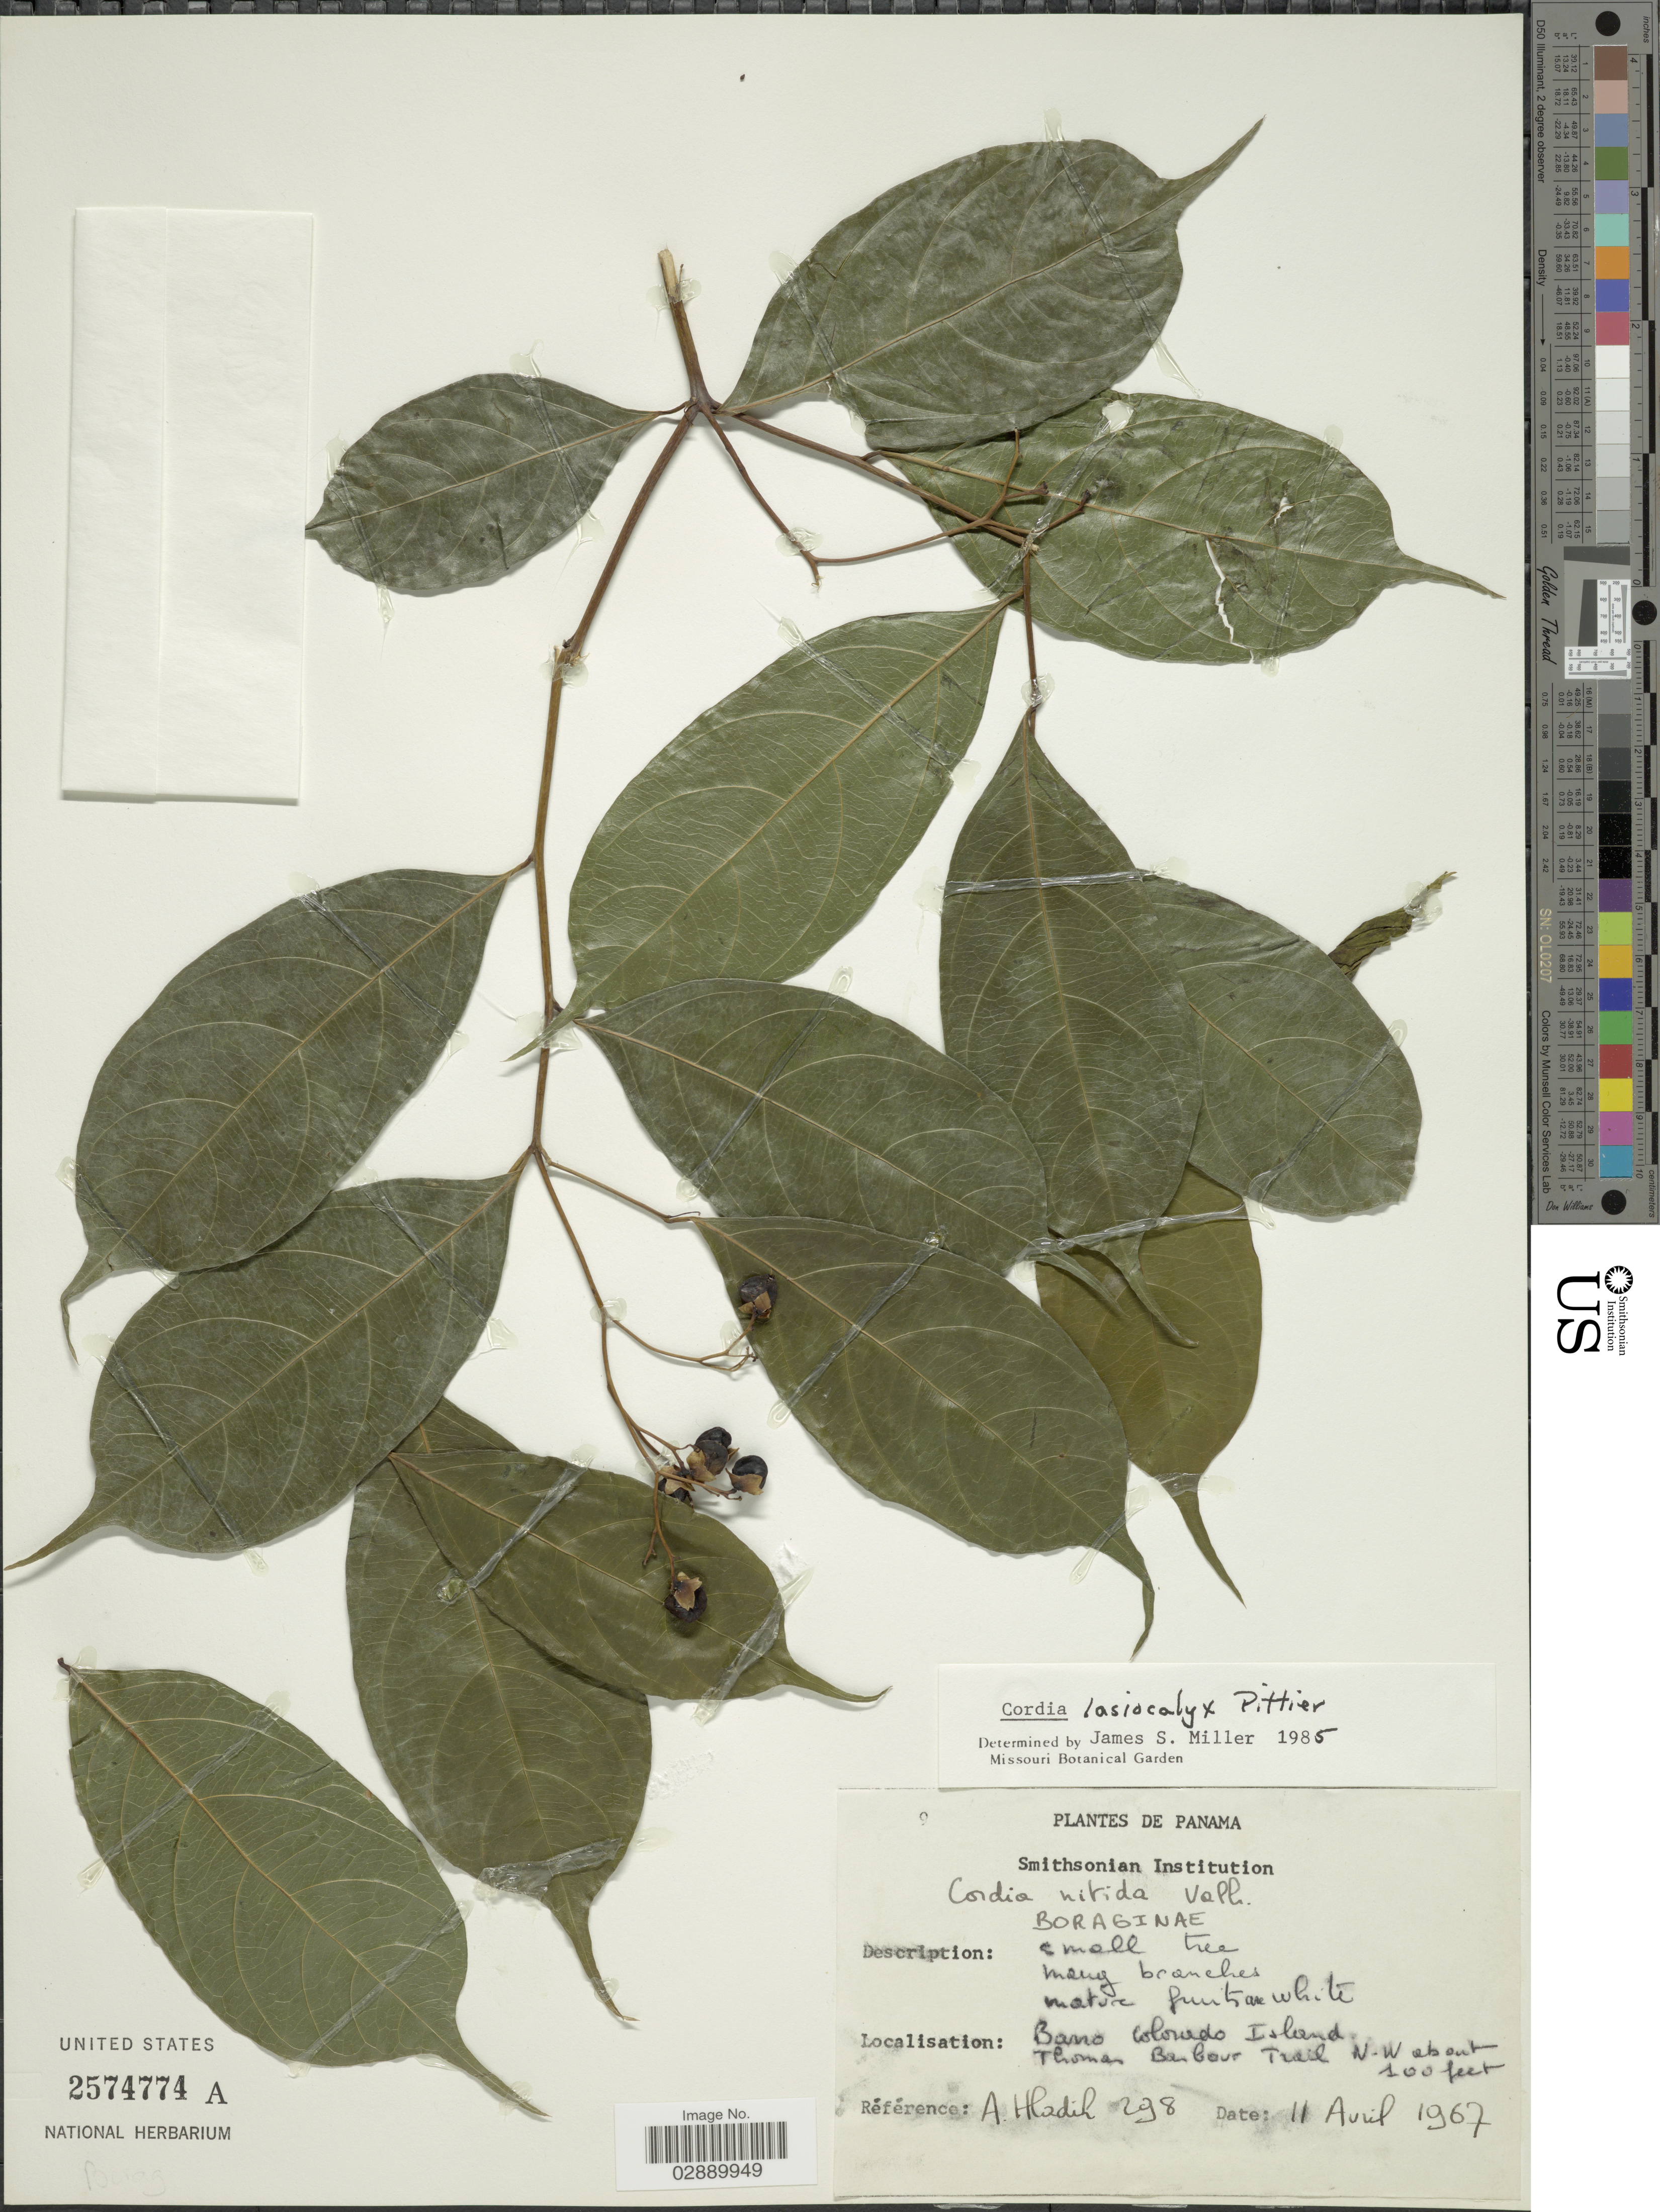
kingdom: Plantae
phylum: Tracheophyta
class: Magnoliopsida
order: Boraginales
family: Cordiaceae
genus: Cordia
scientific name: Cordia lasiocalyx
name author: Pittier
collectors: A. Hladik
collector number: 298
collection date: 1967-04-11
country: Panama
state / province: Panamá Oeste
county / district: Canal Zone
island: Barro Colorado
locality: Barro Colorado Island. Thomas Barbour Trail N. W.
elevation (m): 30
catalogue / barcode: US 2574774A